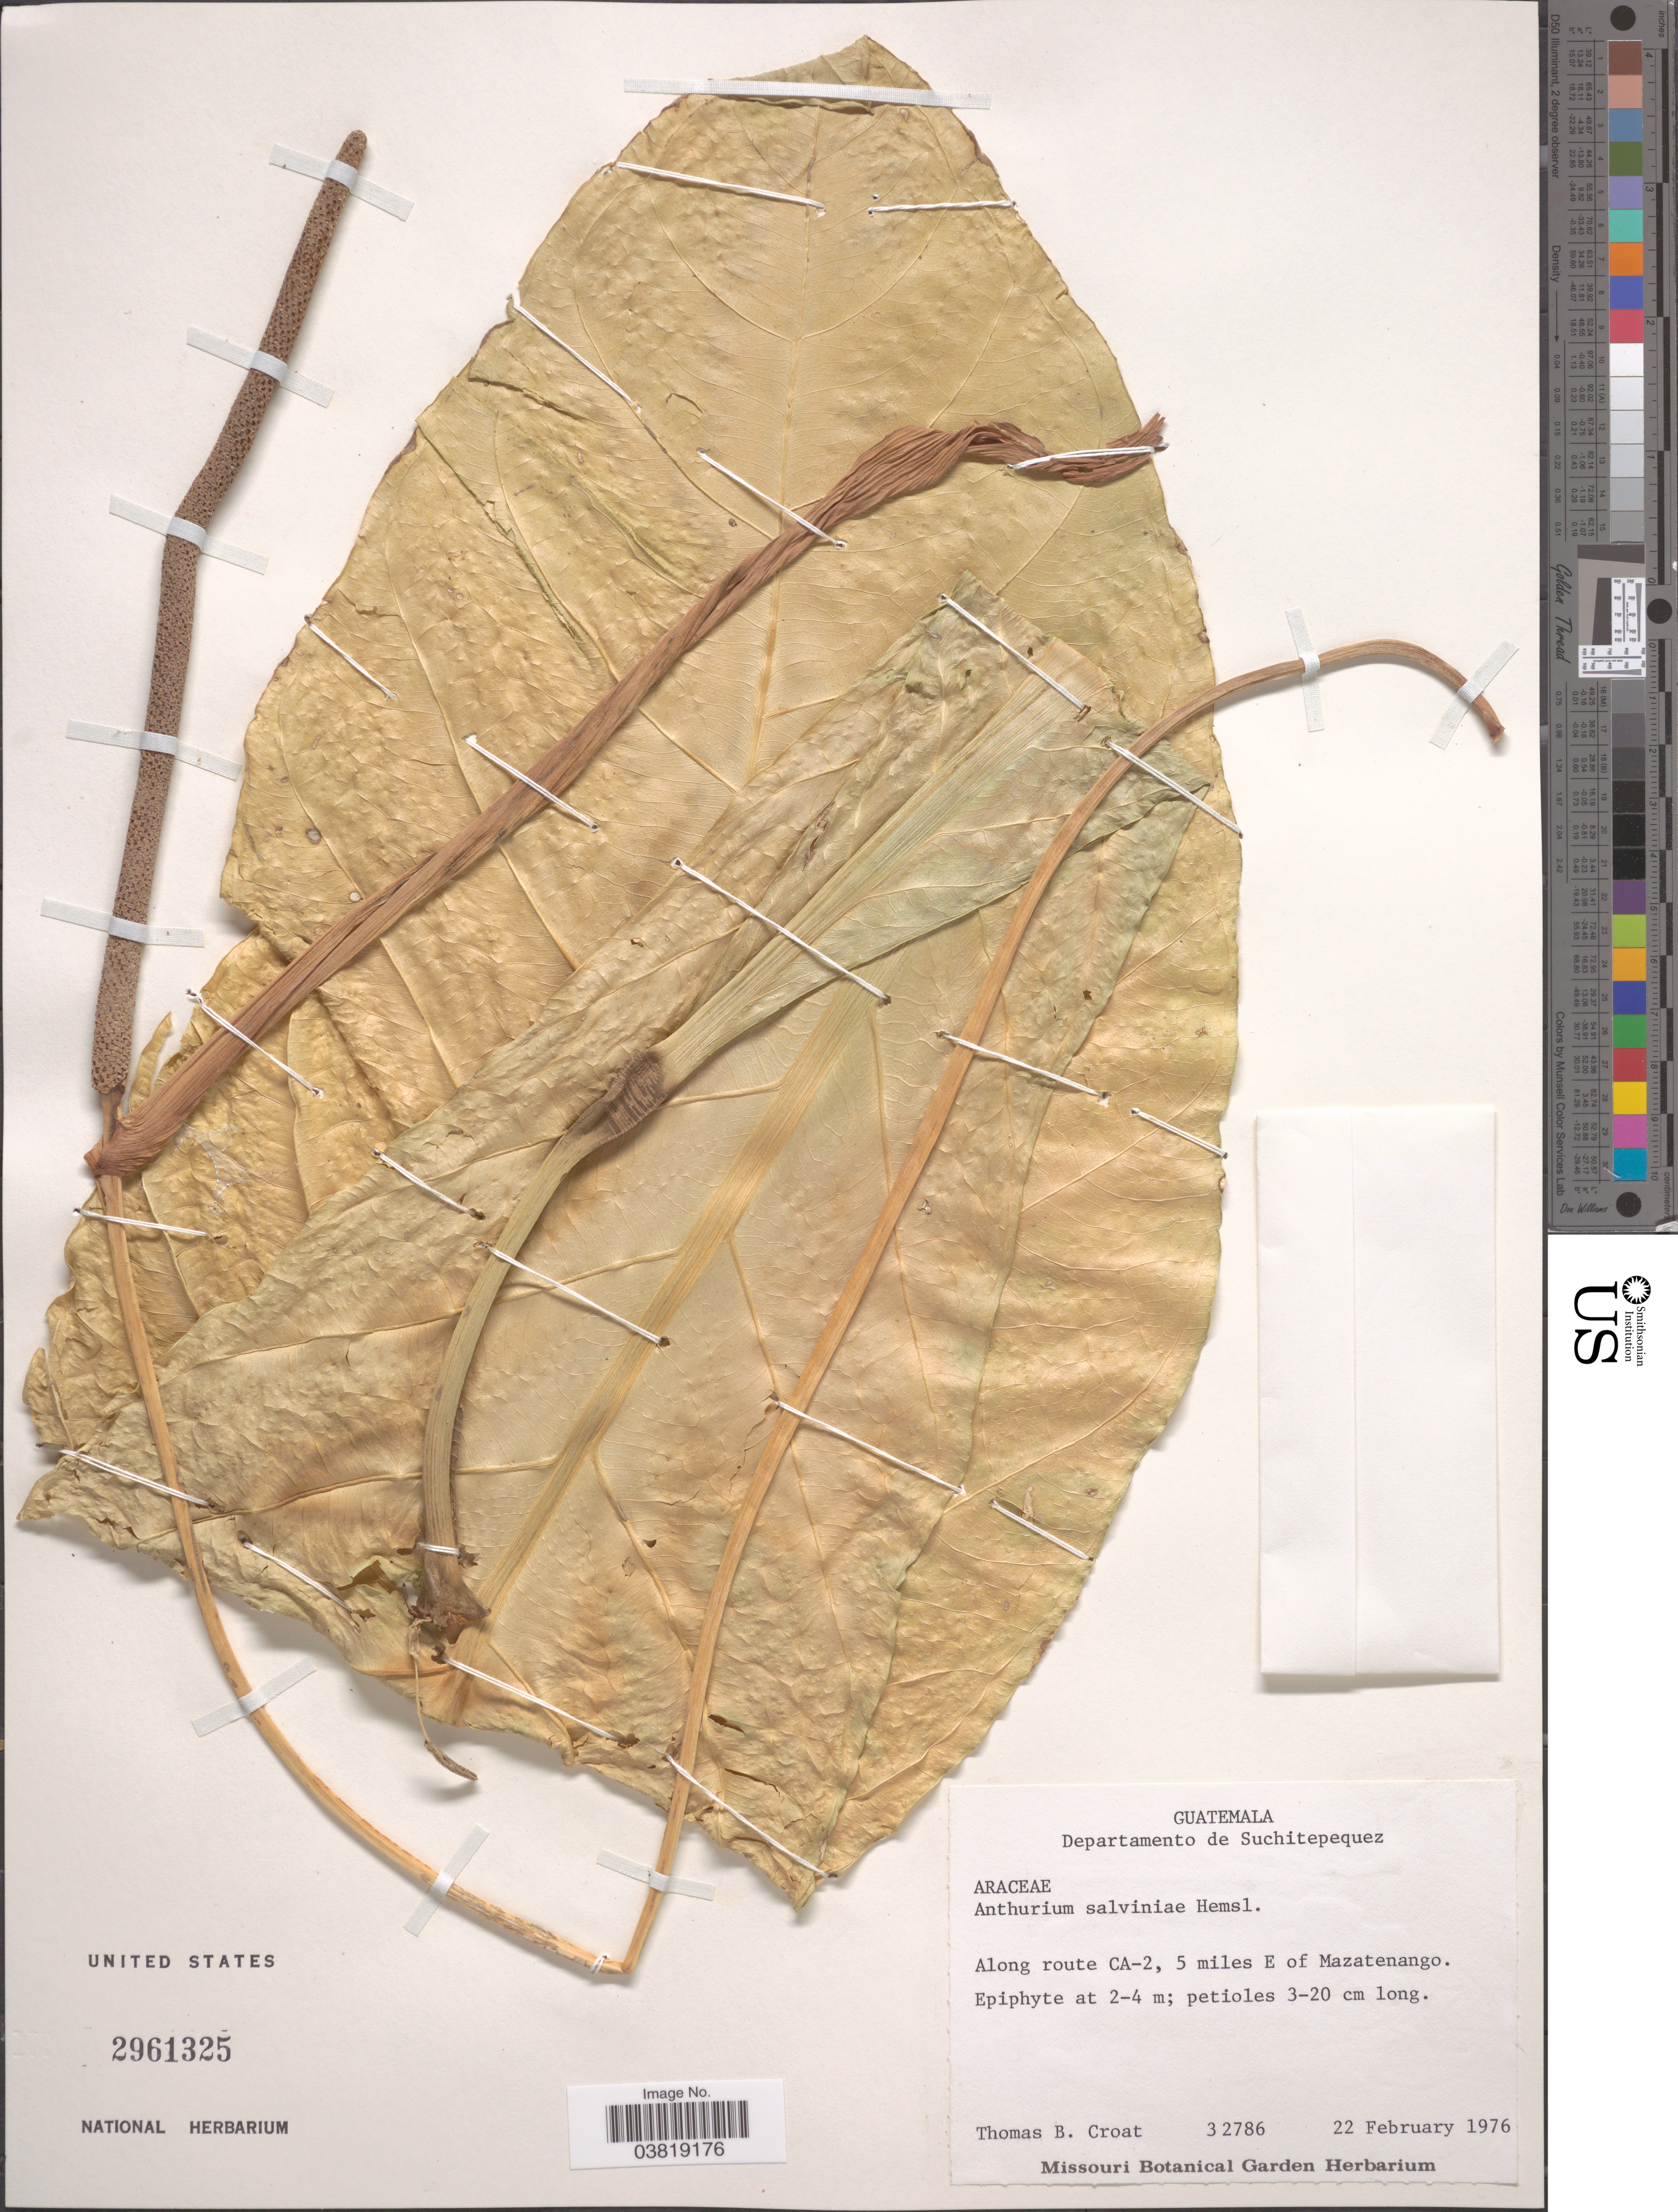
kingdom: Plantae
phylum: Tracheophyta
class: Liliopsida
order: Alismatales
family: Araceae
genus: Anthurium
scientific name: Anthurium salvinii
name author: Hemsl.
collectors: T. B. Croat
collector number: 32786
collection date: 1976-02-22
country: Guatemala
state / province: Suchitepequez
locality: Departamento de Suchiztepequez. Along route CA-2, 5 miles E of Mazatenango.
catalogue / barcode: US 2961325